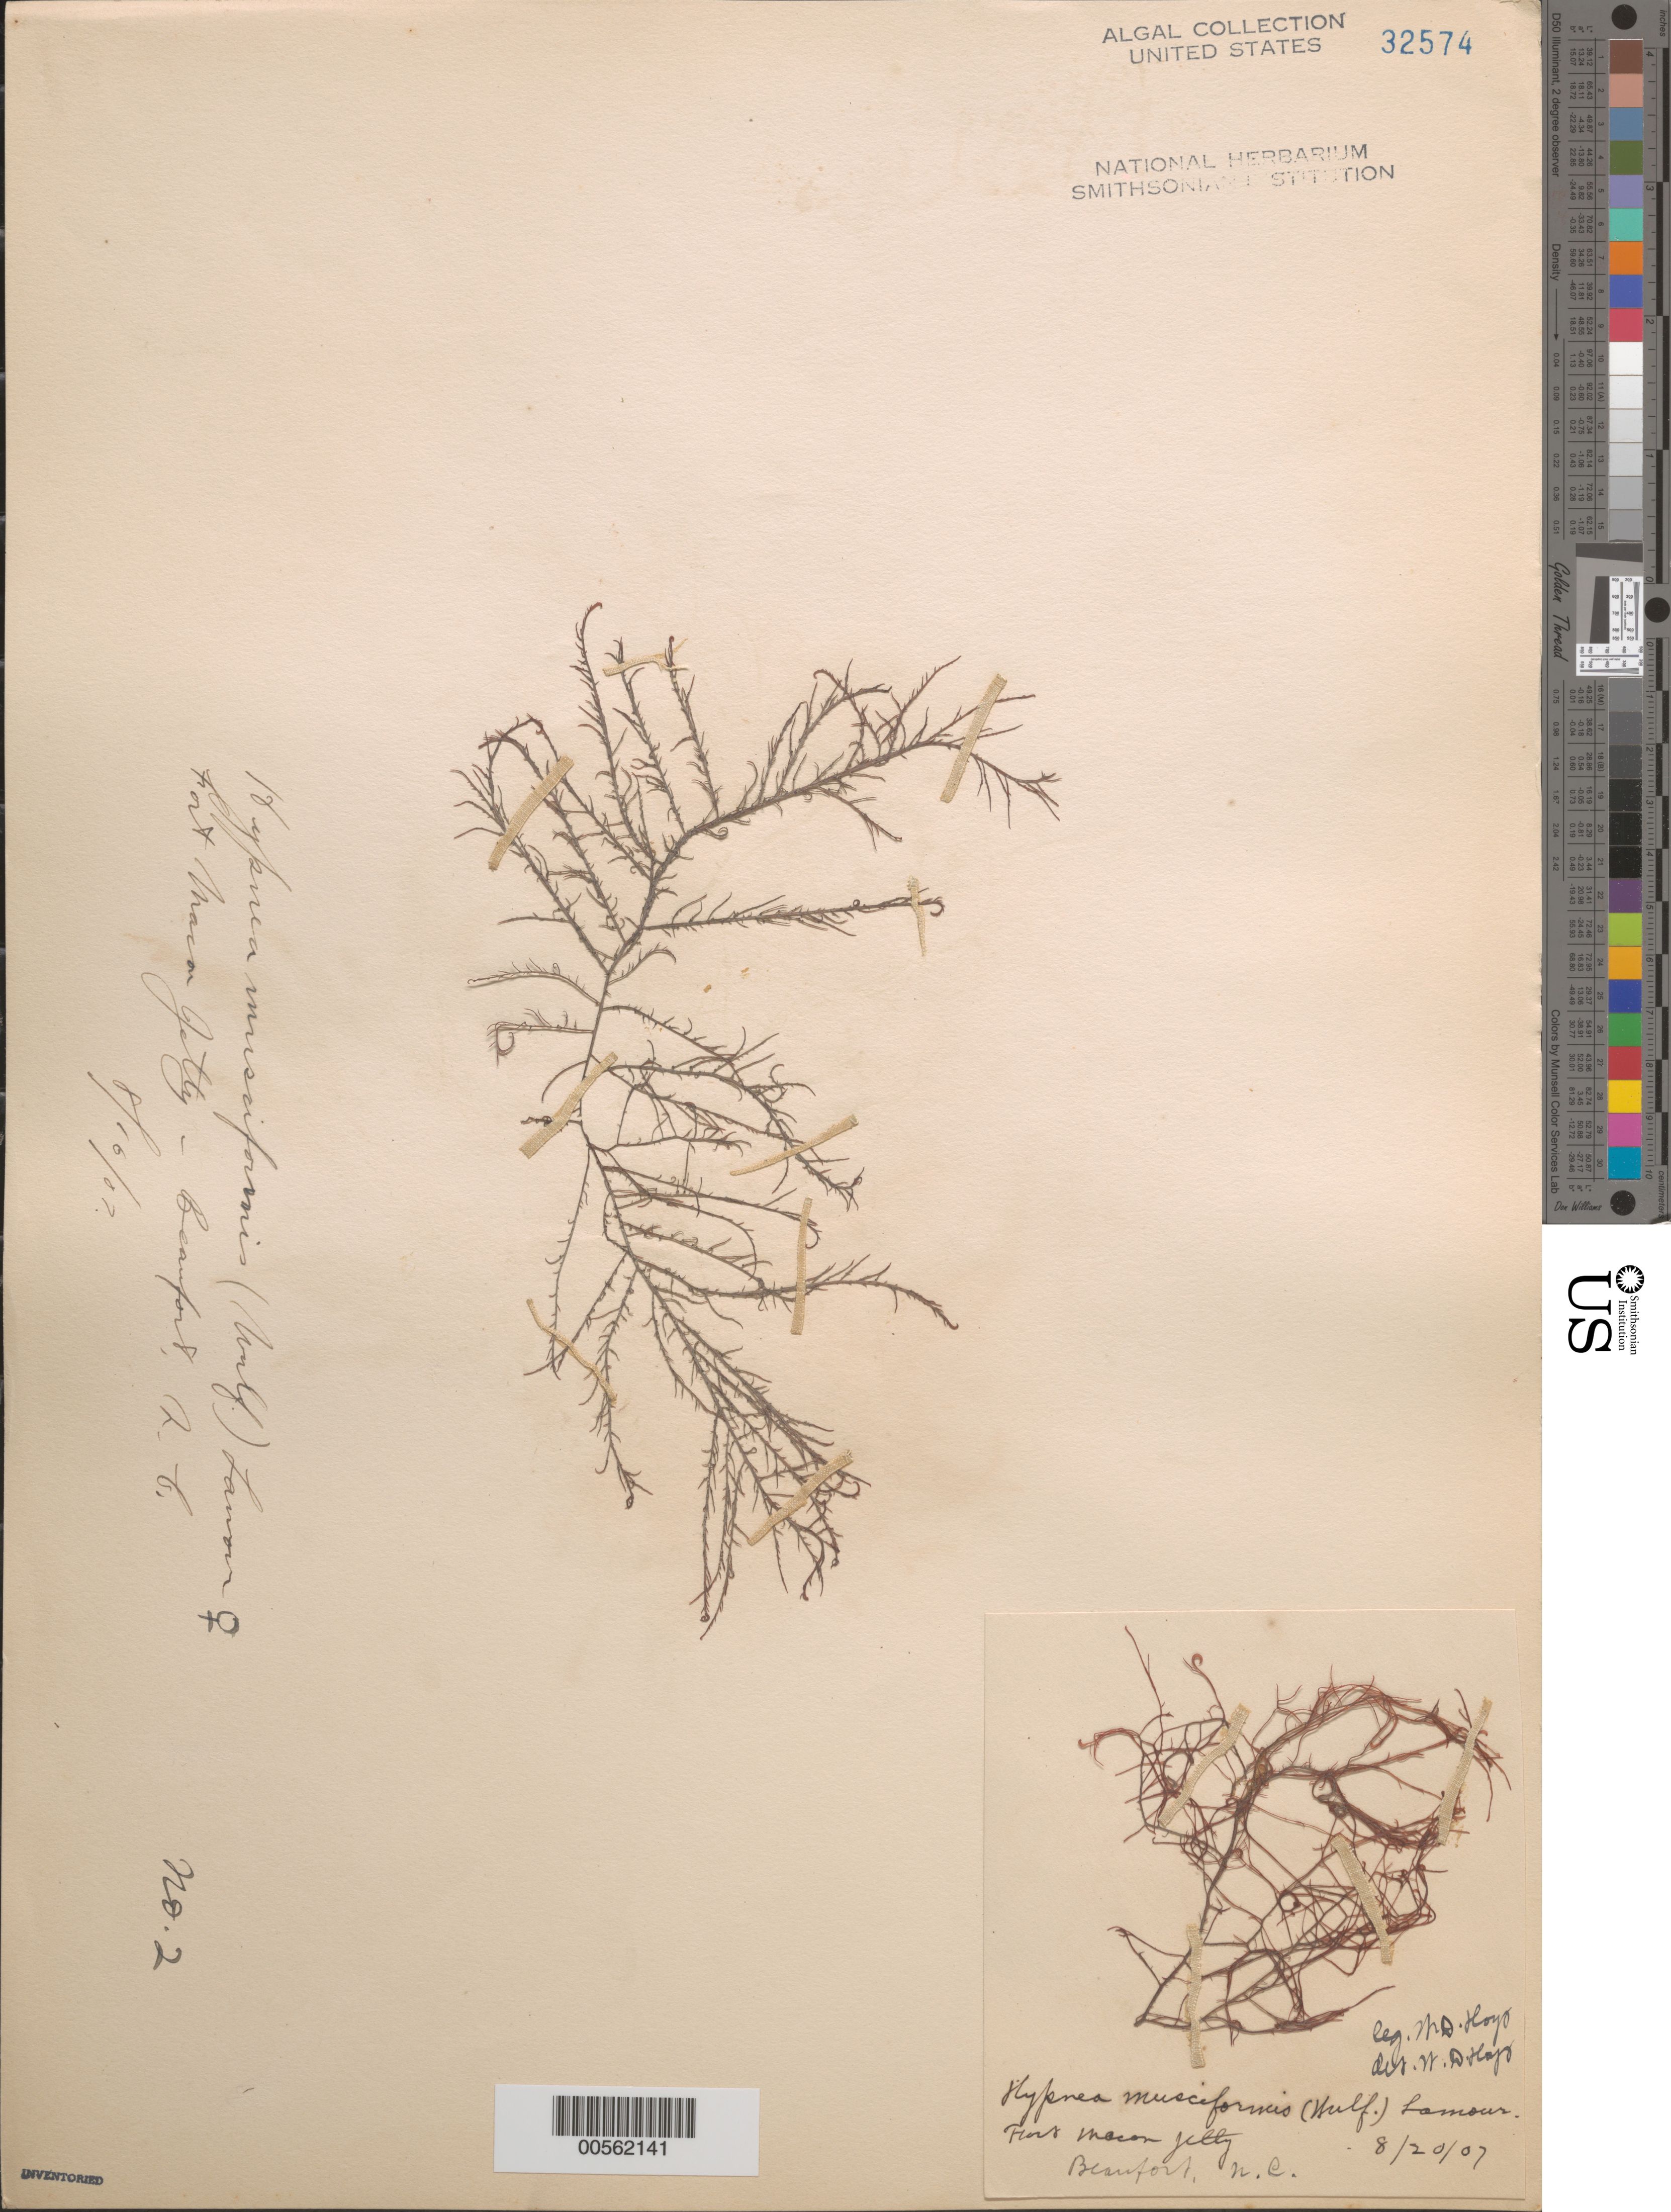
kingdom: Plantae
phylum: Rhodophyta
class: Florideophyceae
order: Gigartinales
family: Cystocloniaceae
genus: Hypnea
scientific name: Hypnea musciformis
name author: (Wulfen) J.V.Lamouroux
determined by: Hoyt, W. D.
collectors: W. D. Hoyt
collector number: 2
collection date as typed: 16 Aug 1907 AND 20 Aug 1907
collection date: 1907-08-16,1907-08-20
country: United States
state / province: North Carolina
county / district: Carteret County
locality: Beaufort, Fort Macon jetty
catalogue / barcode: US 32574